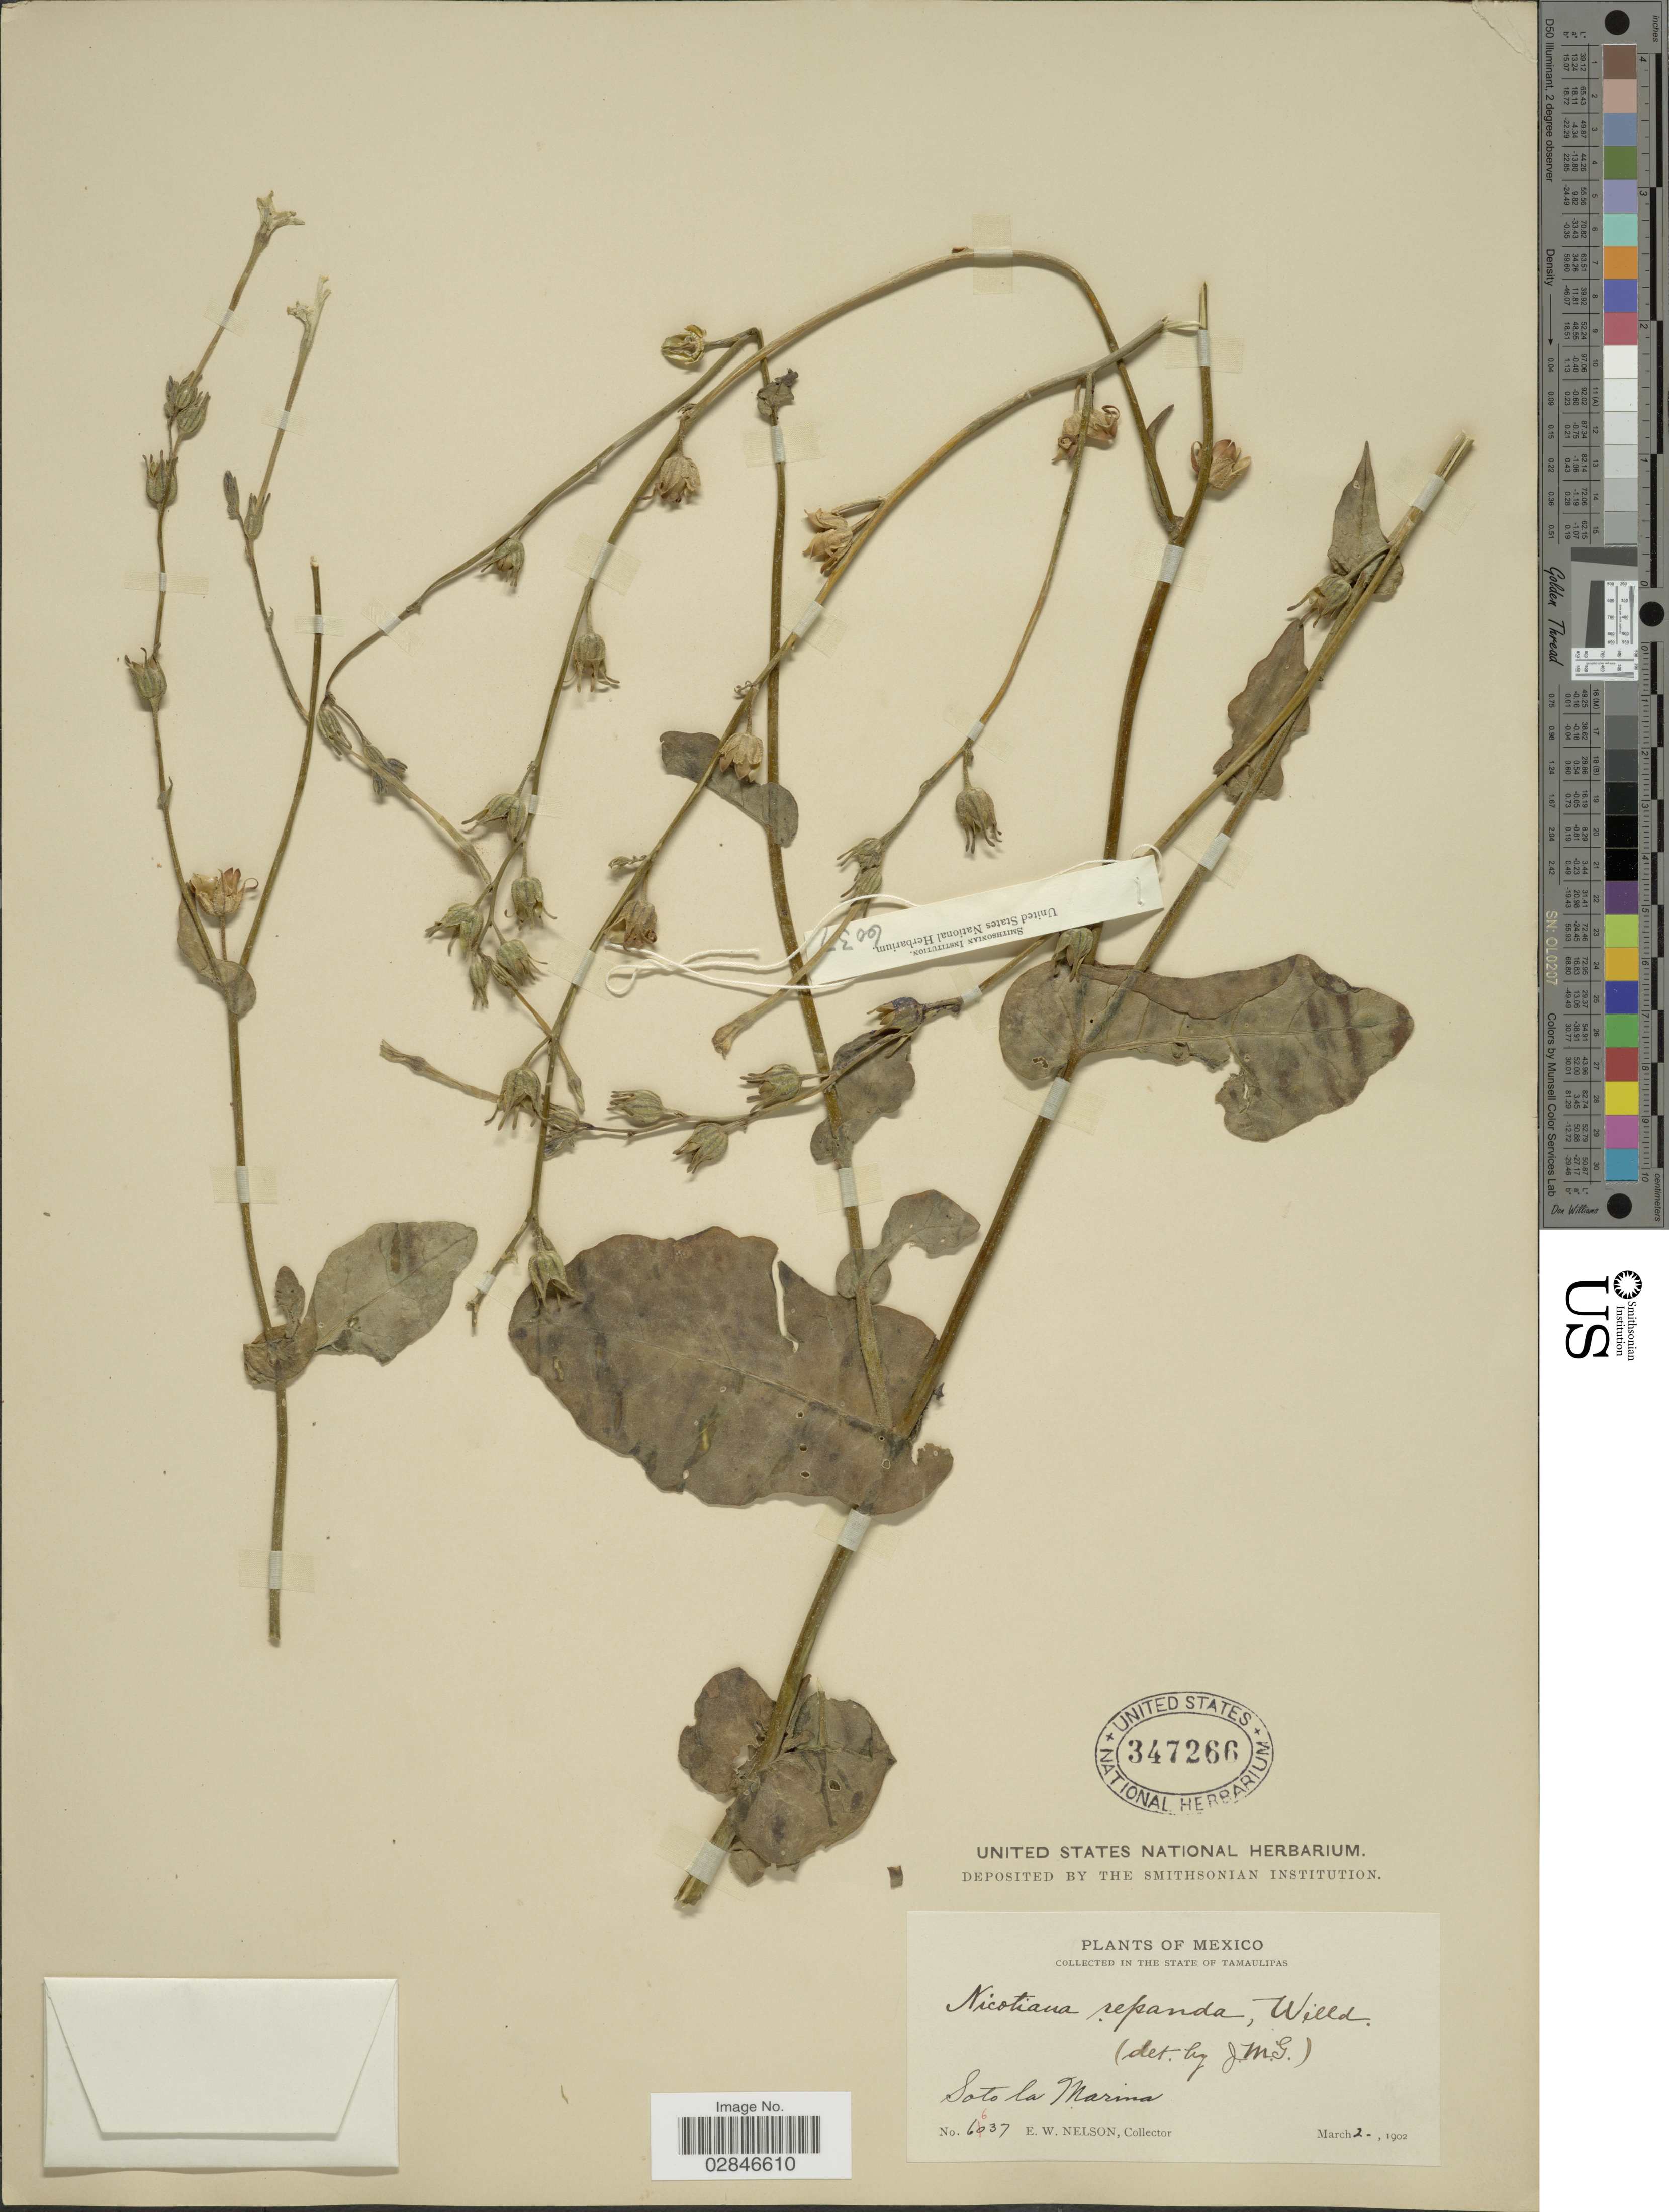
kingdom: Plantae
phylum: Tracheophyta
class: Magnoliopsida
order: Solanales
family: Solanaceae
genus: Nicotiana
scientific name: Nicotiana repanda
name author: Willd. ex Lehm.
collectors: E. W. Nelson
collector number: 6637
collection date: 1902-03-02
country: Mexico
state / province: Tamaulipas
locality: Soto la Marina.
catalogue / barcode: US 347266